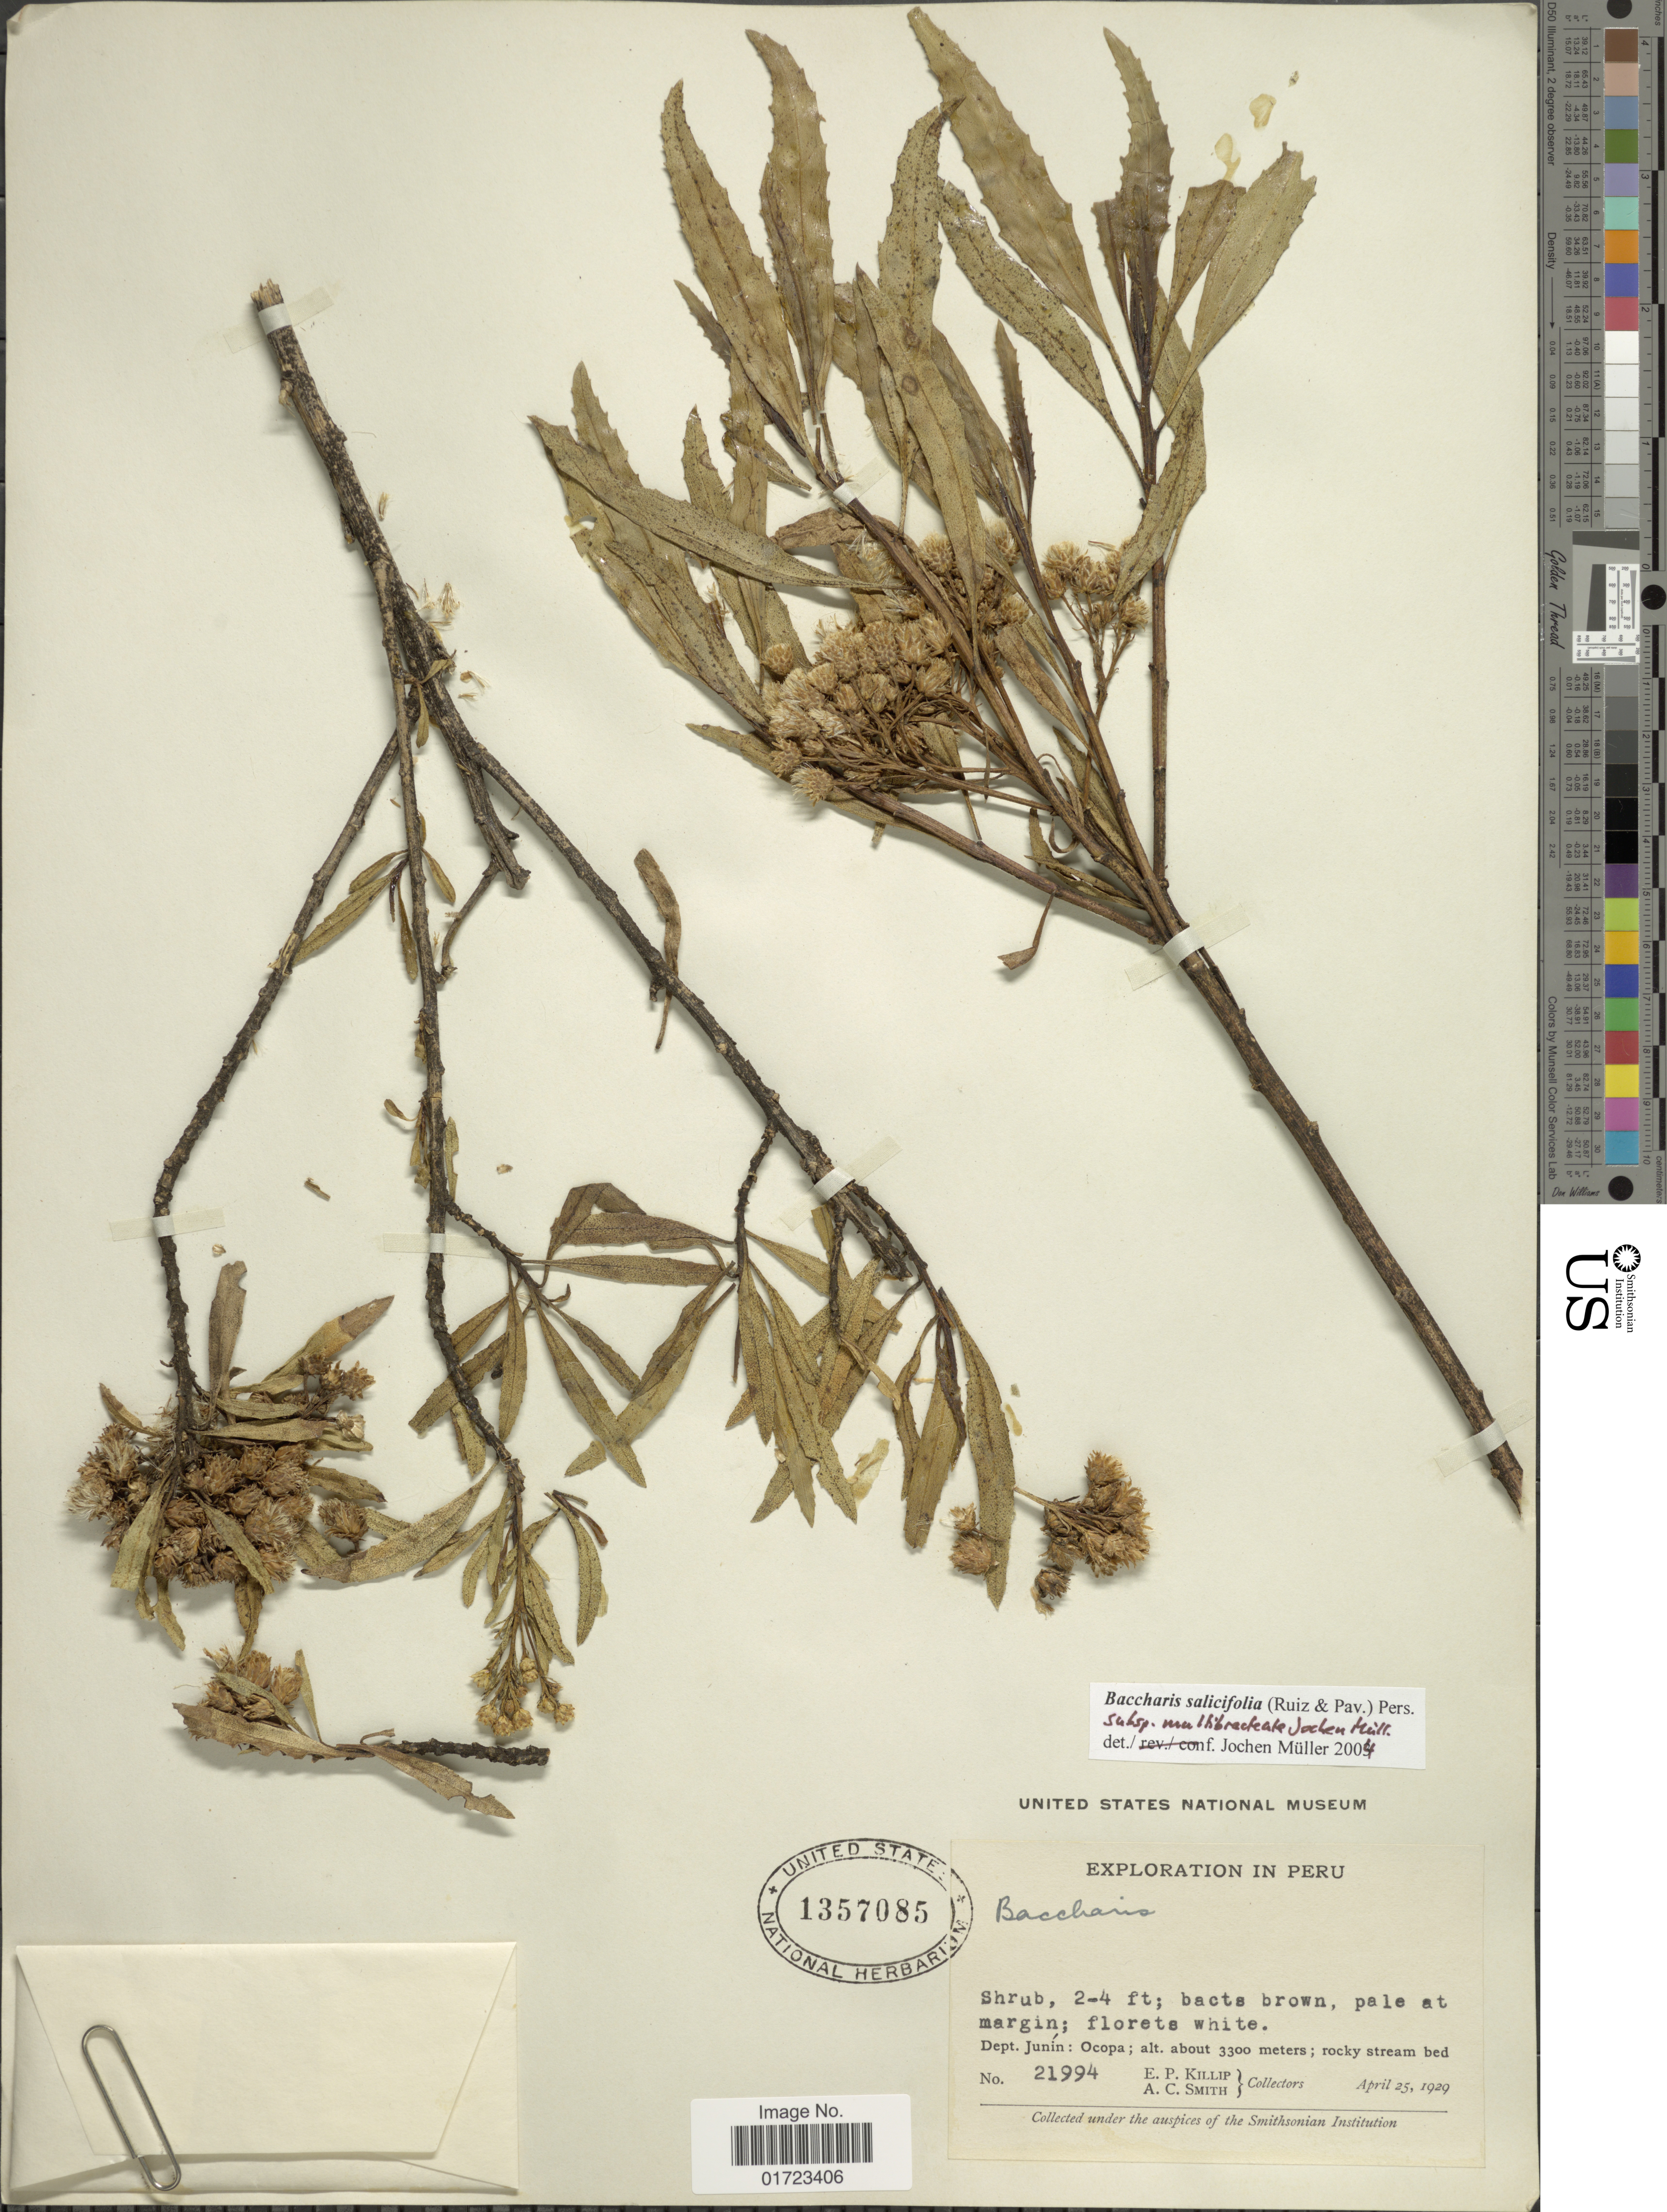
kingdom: Plantae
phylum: Tracheophyta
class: Magnoliopsida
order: Asterales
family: Asteraceae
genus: Baccharis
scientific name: Baccharis salicifolia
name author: (Ruiz & Pav.) Pers.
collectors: E. P. Killip & A. C. Smith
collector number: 21994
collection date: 1929-04-25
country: Peru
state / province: Junín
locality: Peru, Dept. Junin: Ocupa/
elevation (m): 3300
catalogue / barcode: US 1357085